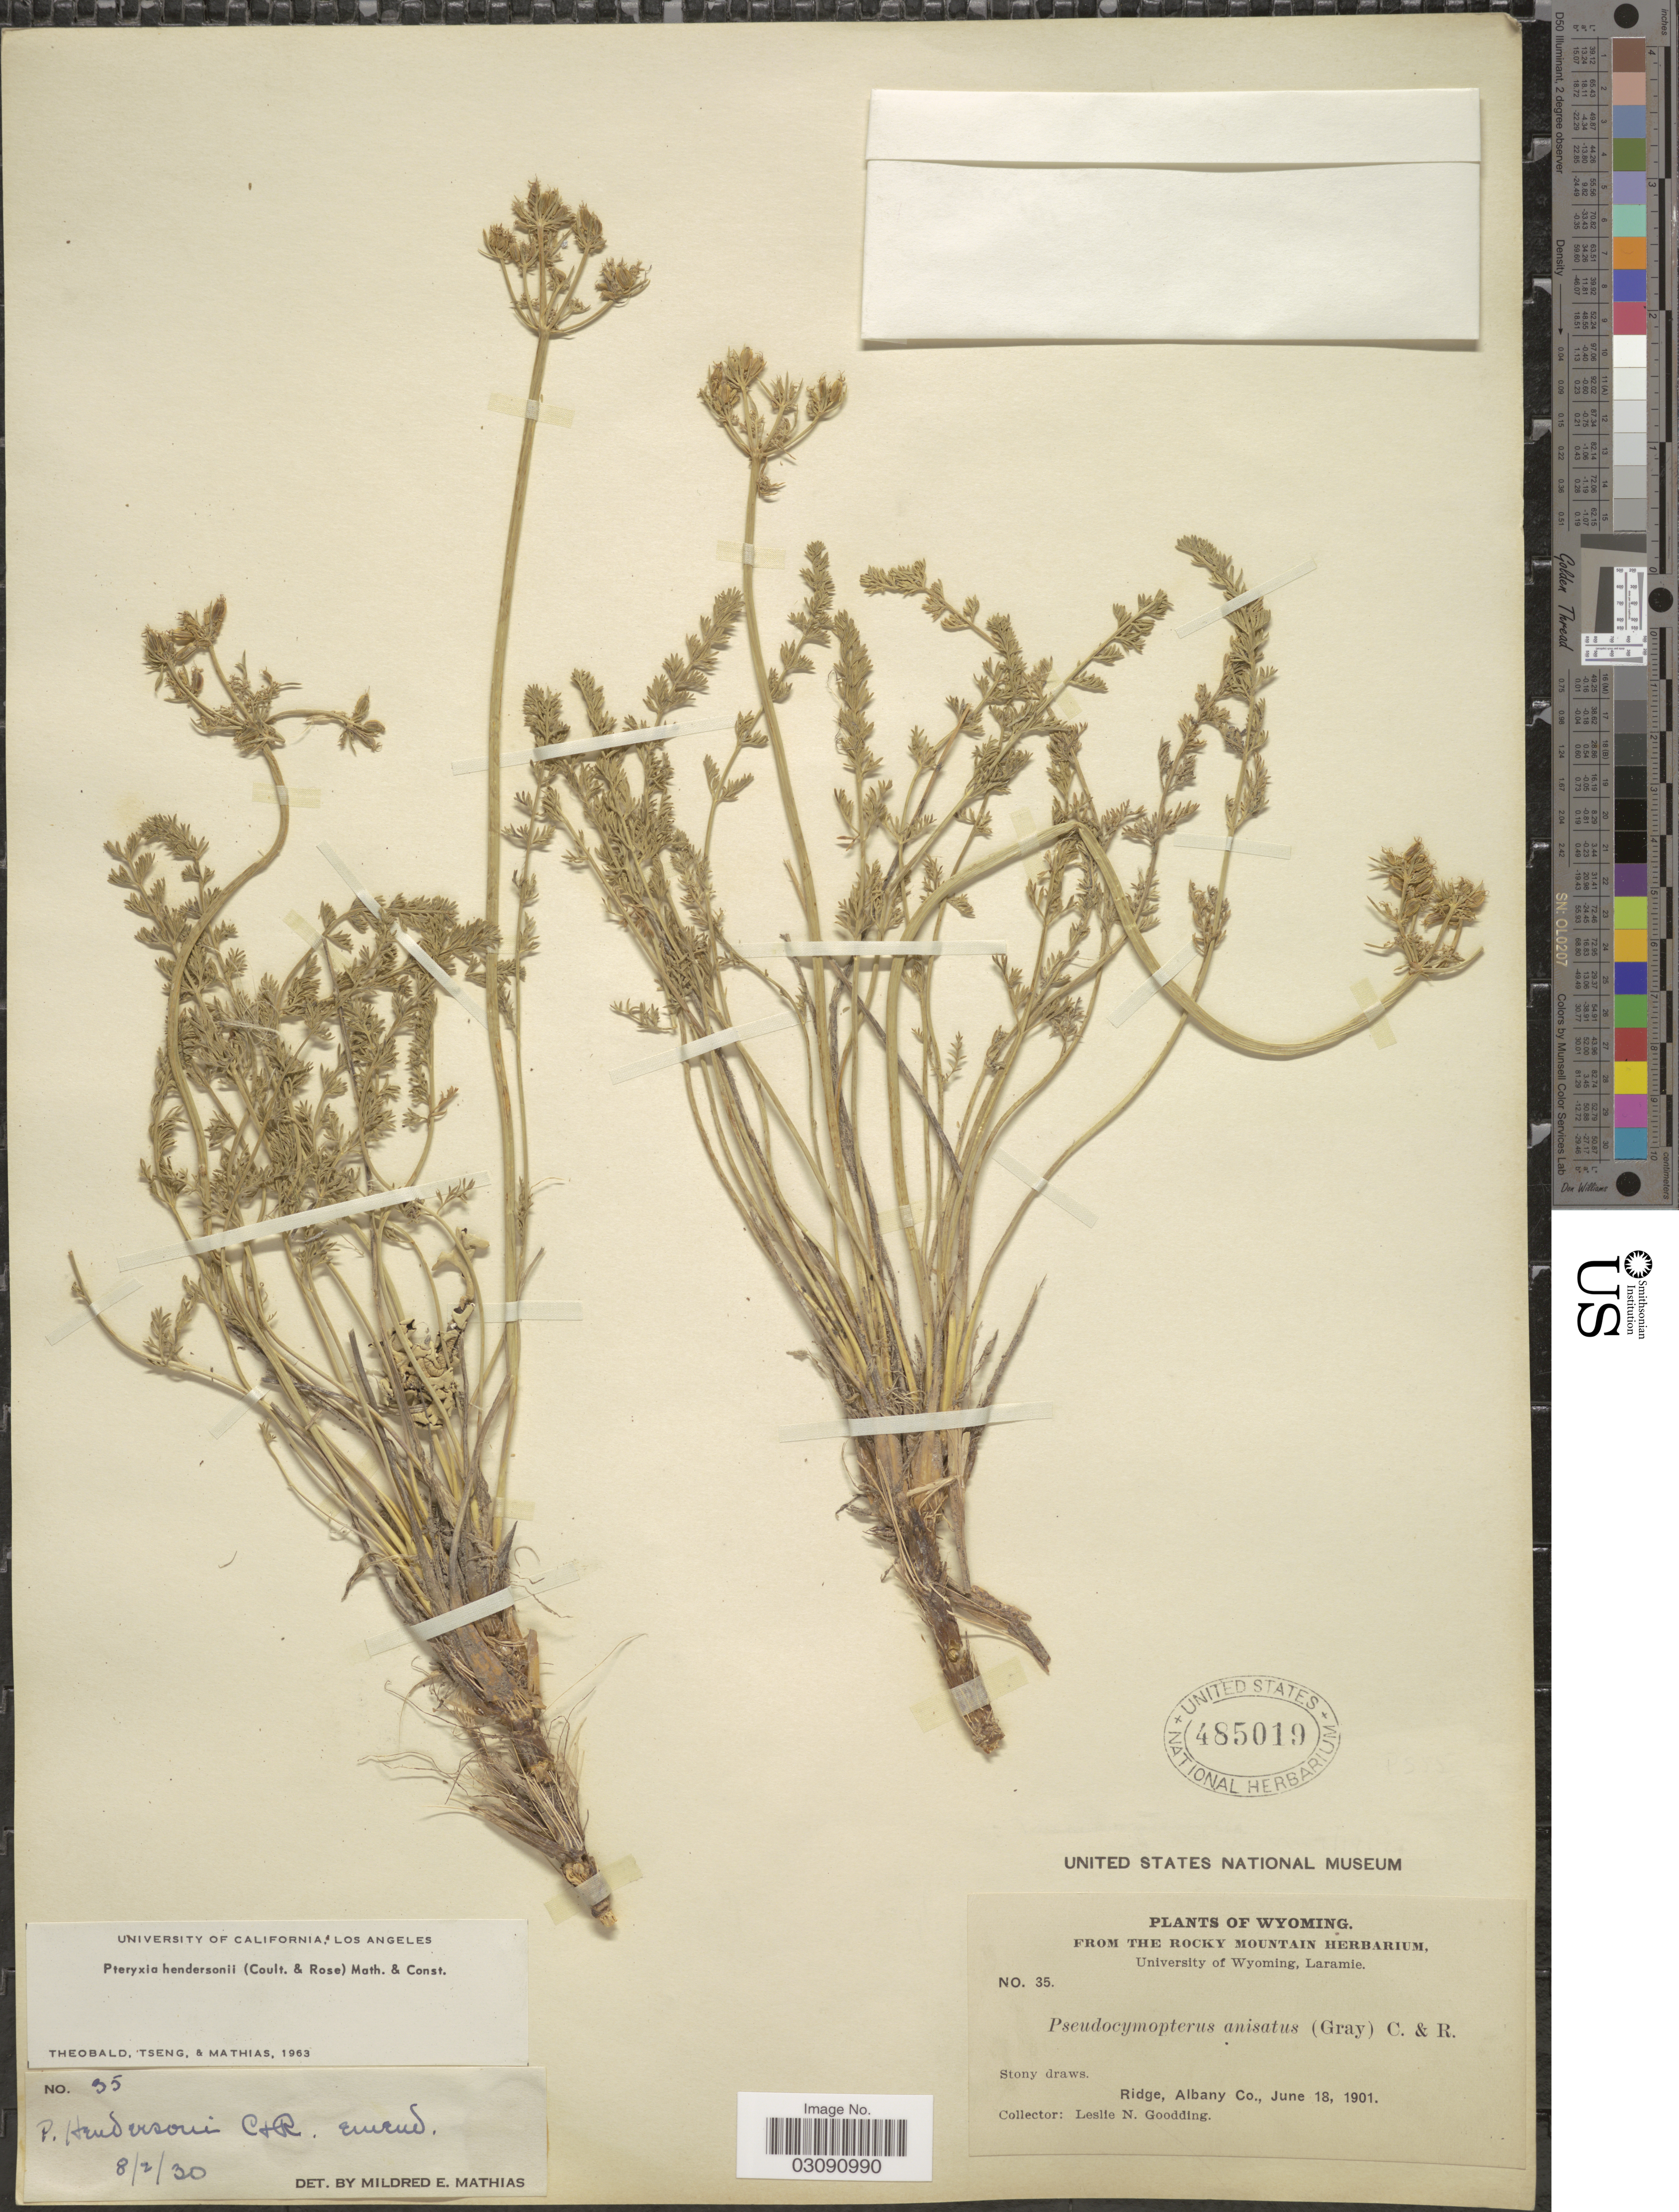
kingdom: Plantae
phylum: Tracheophyta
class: Magnoliopsida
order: Apiales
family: Apiaceae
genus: Pteryxia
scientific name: Pteryxia hendersonii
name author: (J.M. Coult. & Rose) Mathias & Constance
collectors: L. N. Goodding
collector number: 35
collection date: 1901-06-18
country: United States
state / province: Wyoming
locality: Ridge, Albany Co.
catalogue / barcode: US 485019